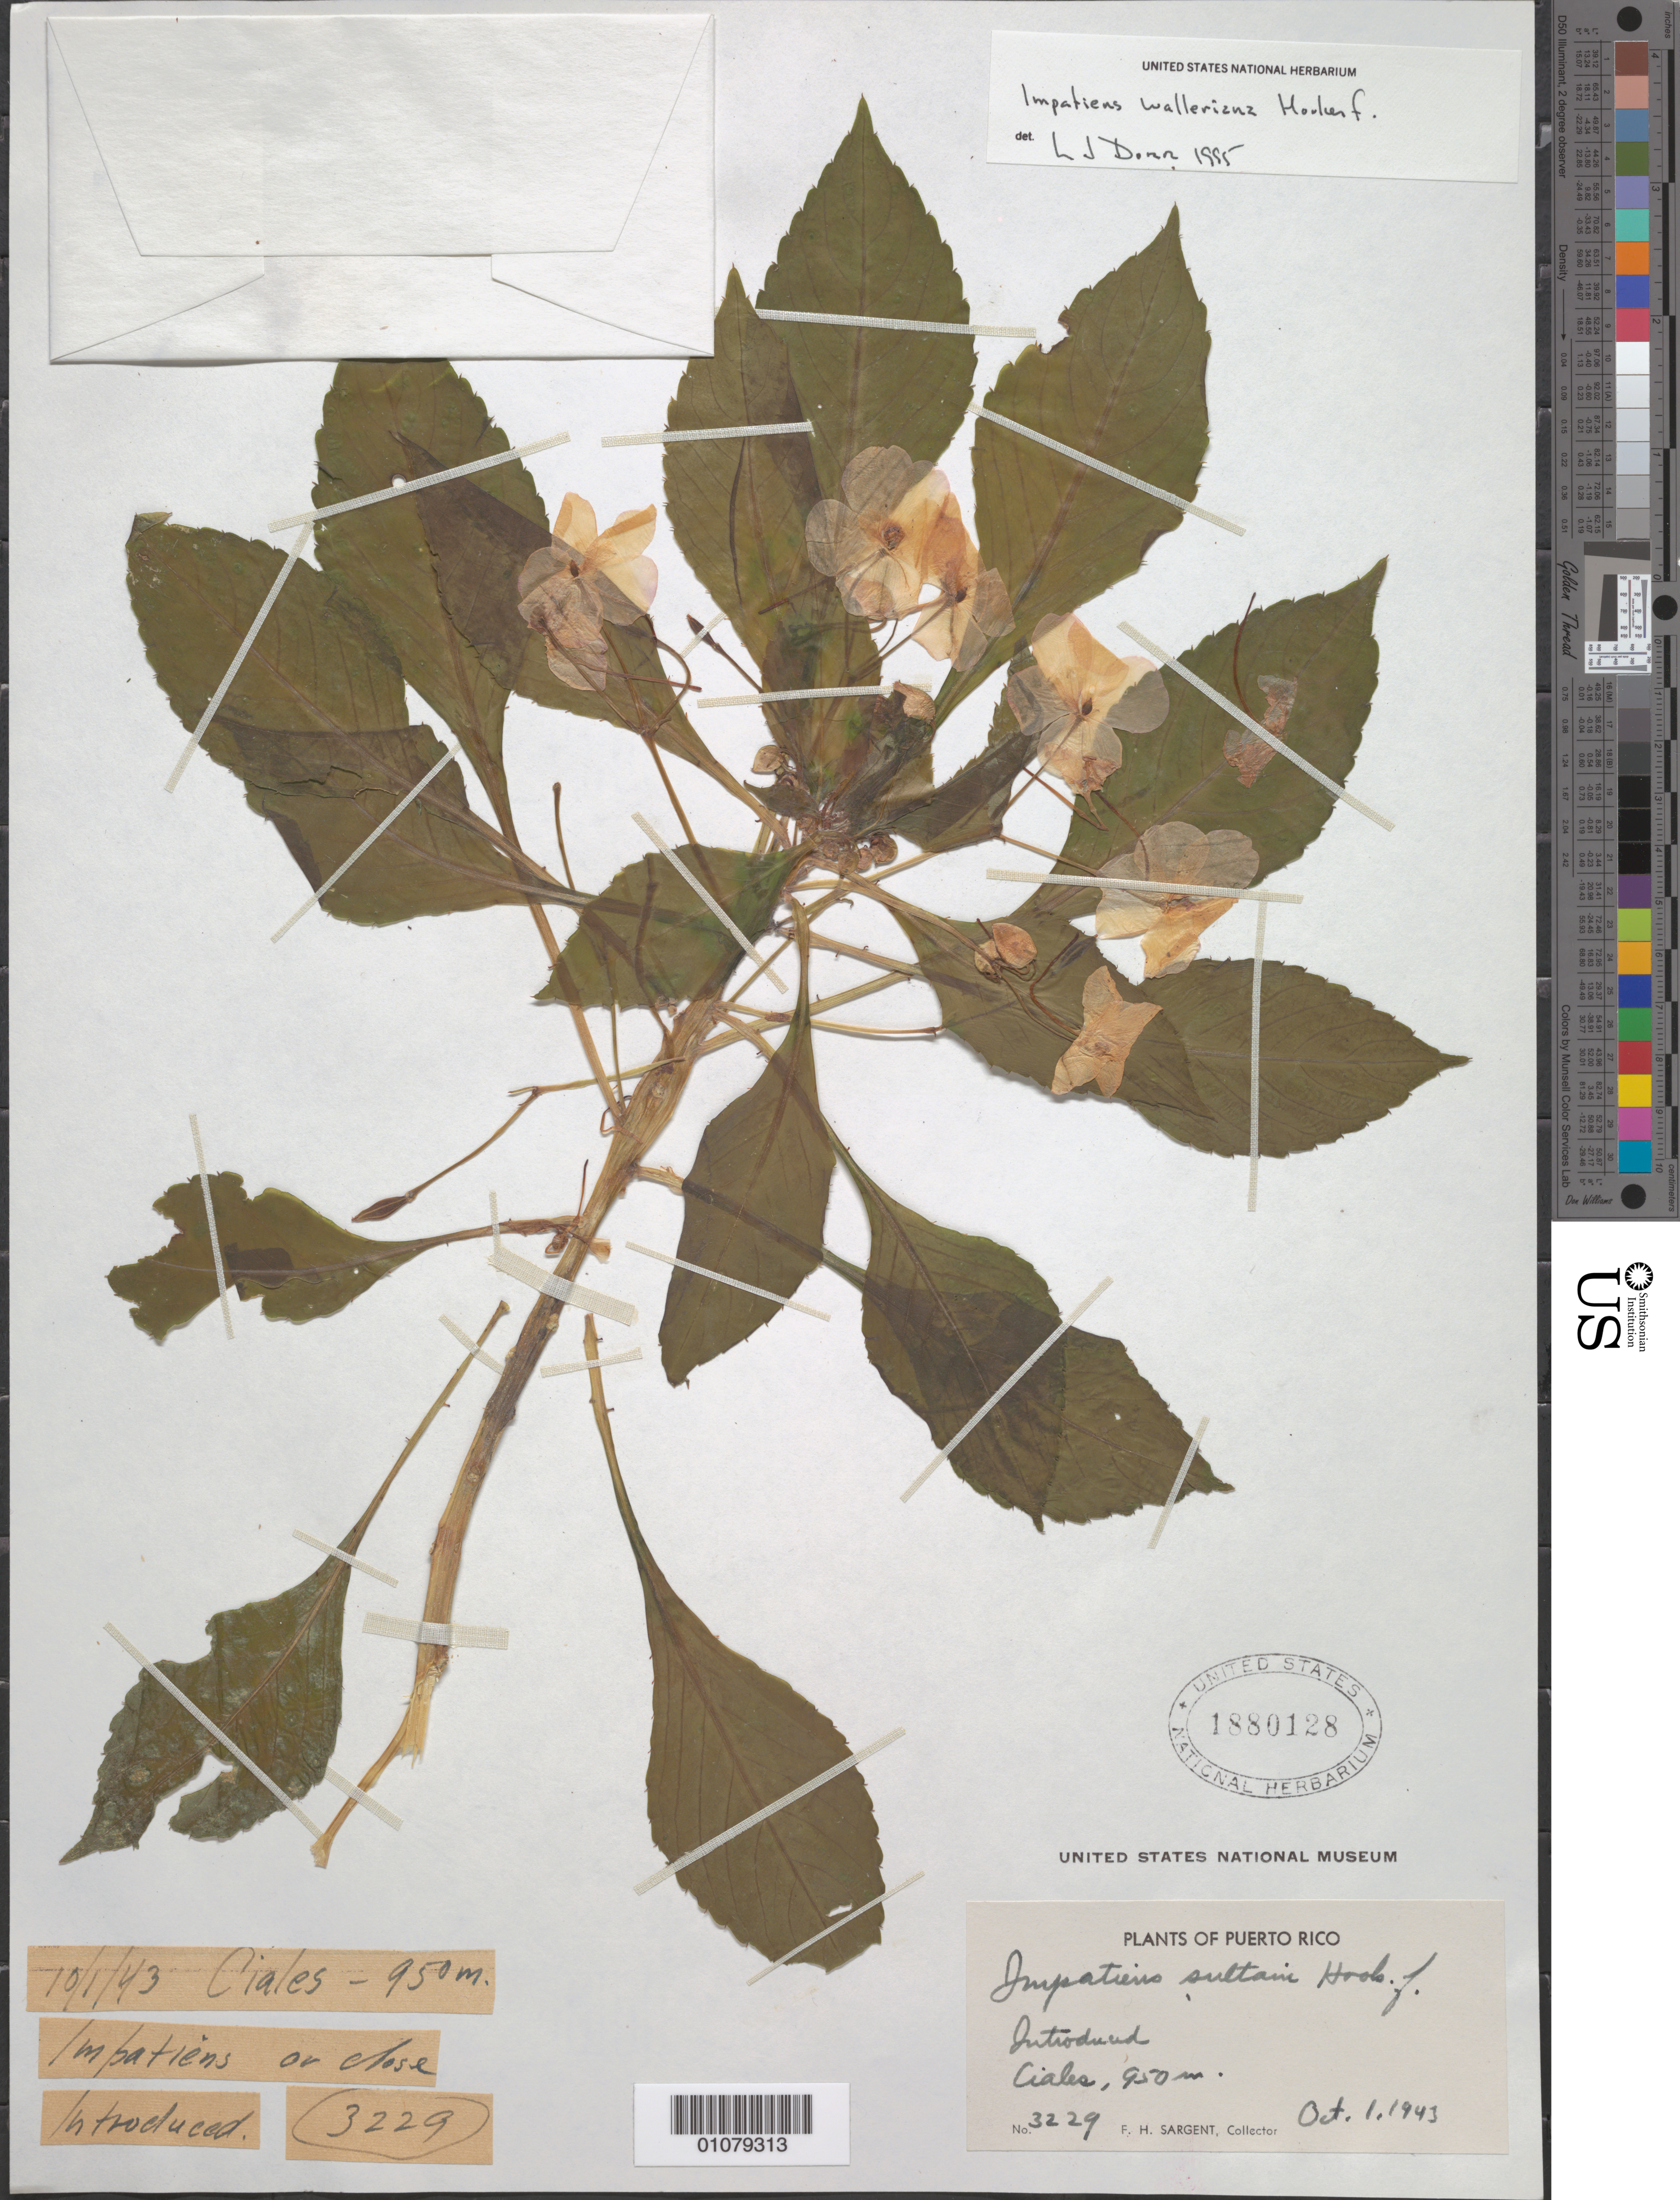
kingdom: Plantae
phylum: Tracheophyta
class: Magnoliopsida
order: Ericales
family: Balsaminaceae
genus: Impatiens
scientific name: Impatiens walleriana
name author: Hook. f.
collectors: F. H. Sargent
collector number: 3229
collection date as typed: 01 Oct 1943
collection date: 1943-10-01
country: Puerto Rico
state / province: Ciales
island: Puerto Rico I.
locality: Ciales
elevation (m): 950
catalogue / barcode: US 1880128